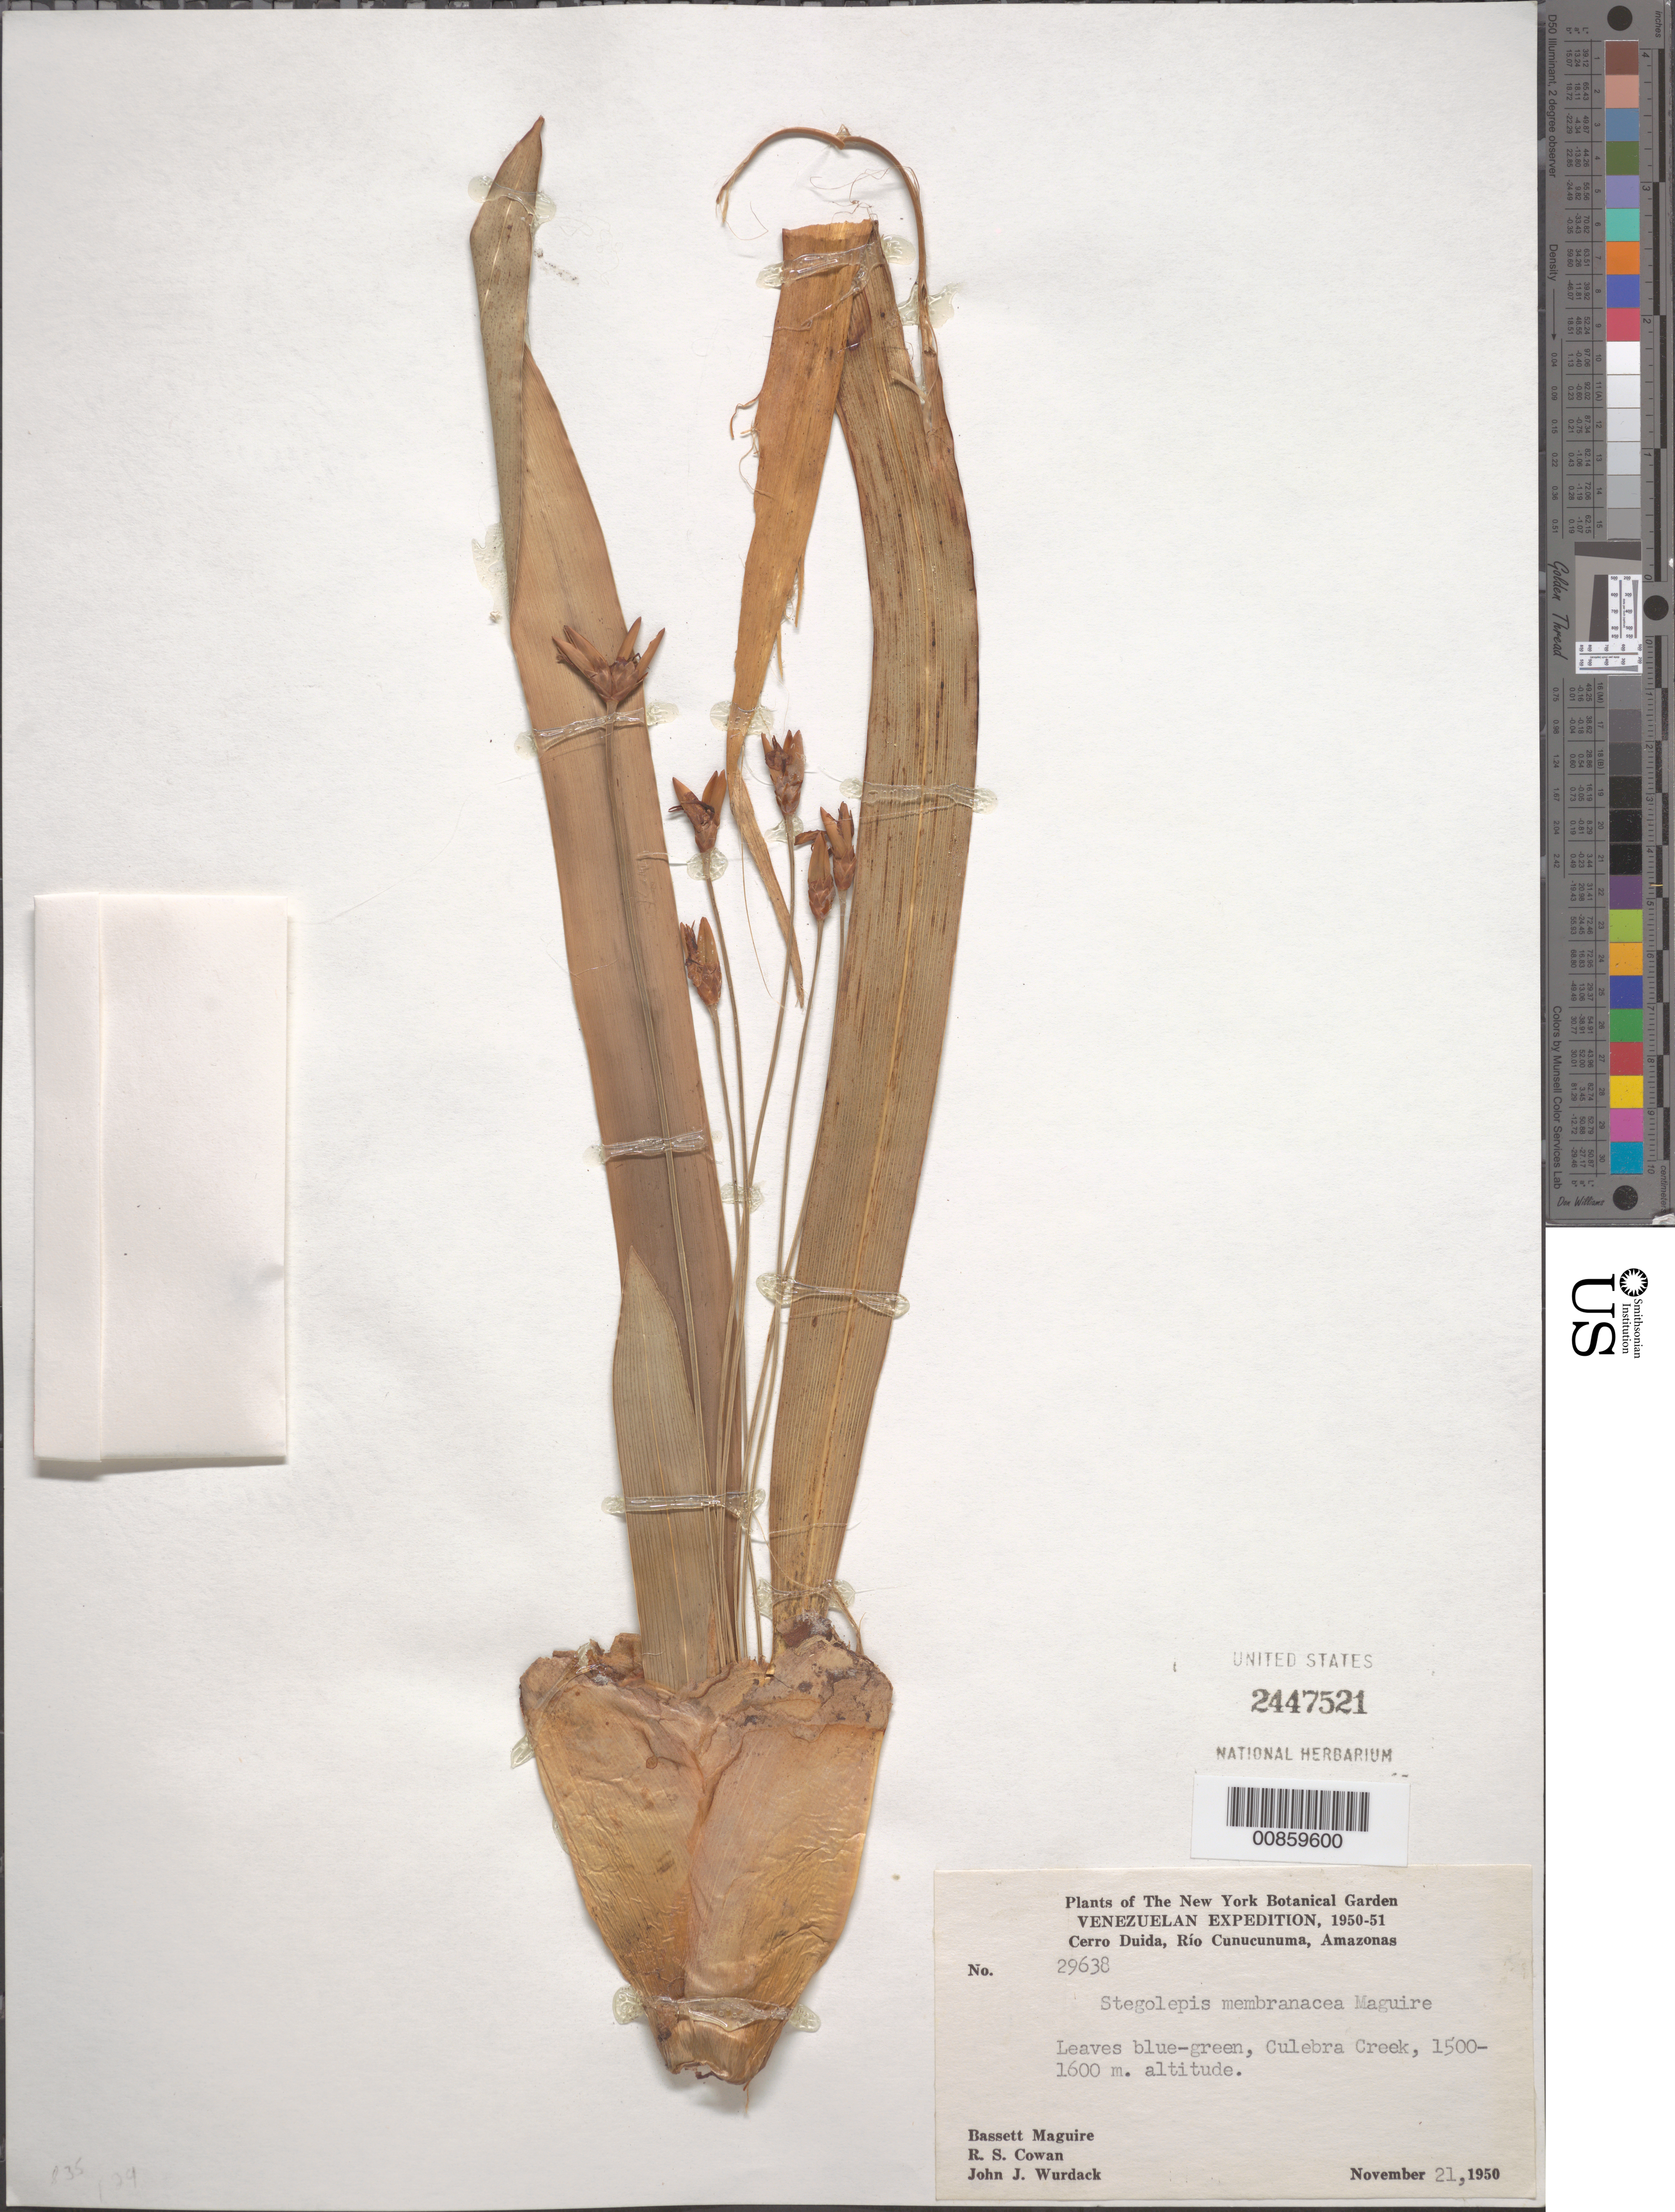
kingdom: Plantae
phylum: Tracheophyta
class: Liliopsida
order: Poales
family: Rapateaceae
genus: Stegolepis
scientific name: Stegolepis membranacea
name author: Maguire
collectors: B. Maguire, R. S. Cowan & J. J. Wurdack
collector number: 29638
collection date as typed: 21-Nov-50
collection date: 1950-11-21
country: Venezuela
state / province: Amazonas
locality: Cerro Duida, Río Cunucunuma, Caño Culebra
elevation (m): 1500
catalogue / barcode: US 2447521